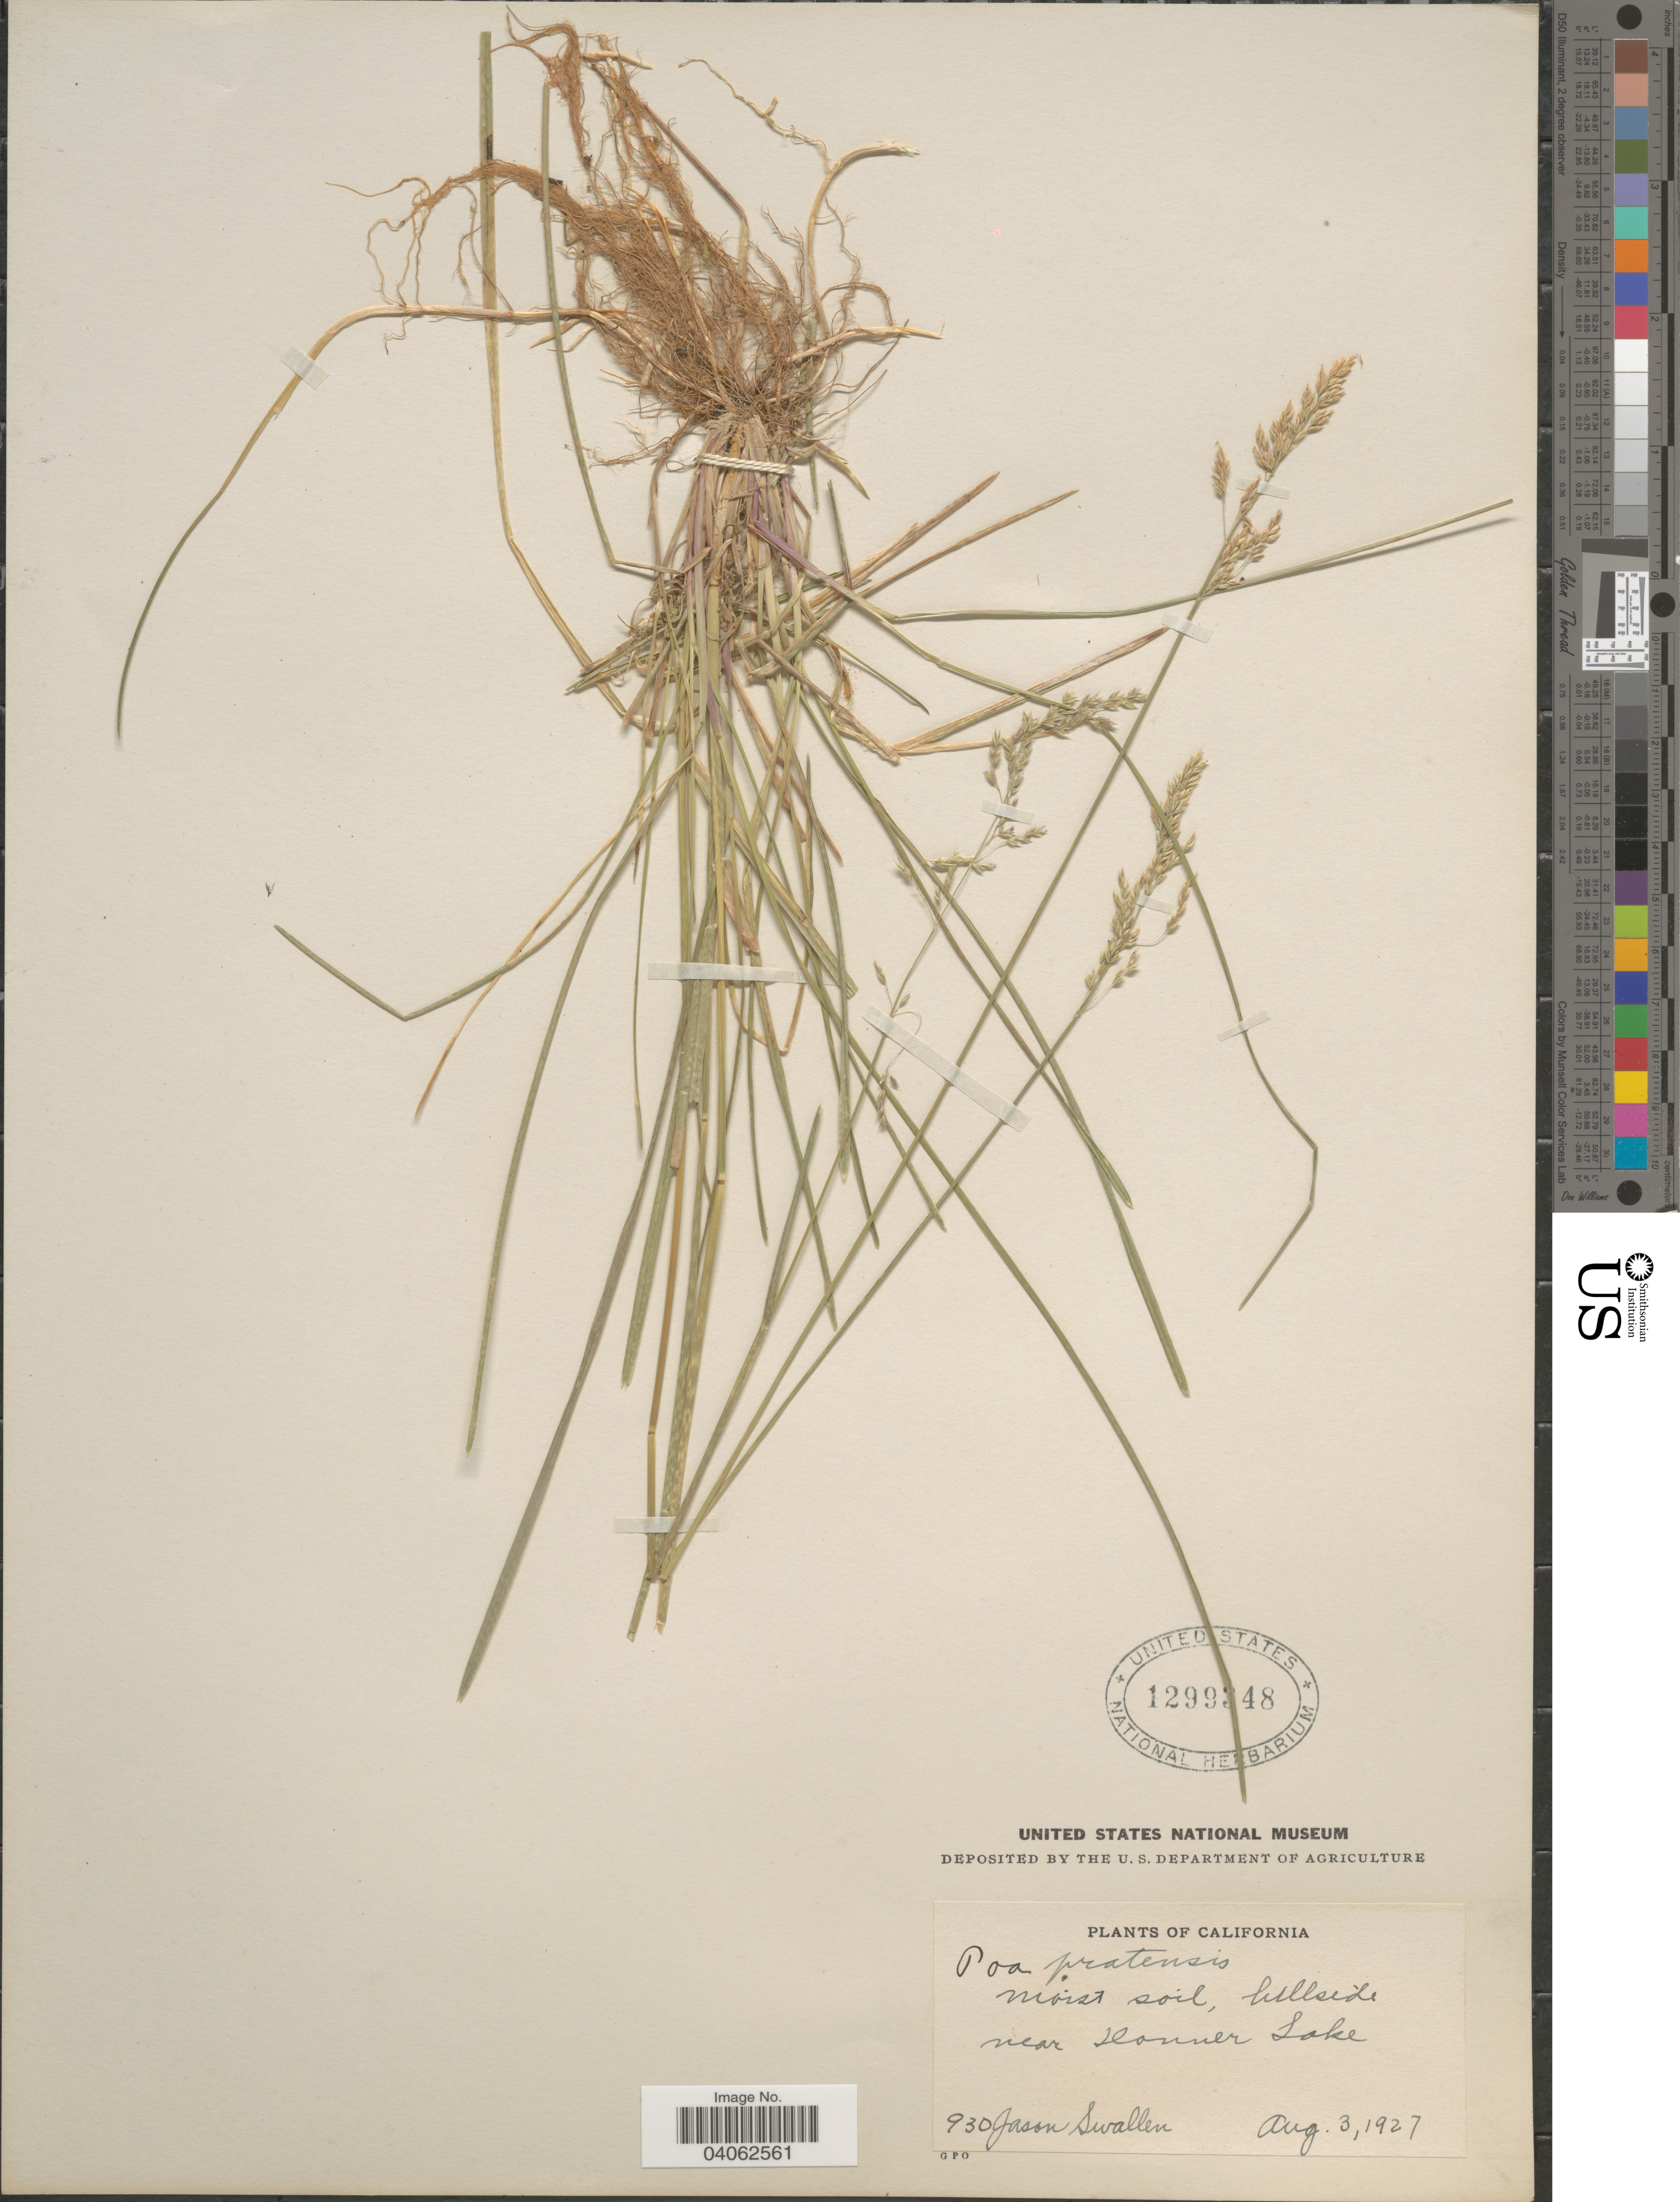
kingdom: Plantae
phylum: Tracheophyta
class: Liliopsida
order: Poales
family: Poaceae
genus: Poa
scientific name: Poa pratensis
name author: L.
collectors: J. R. Swallen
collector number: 930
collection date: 1927-08-03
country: United States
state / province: California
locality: Moist soil, hillside near Donner Lake.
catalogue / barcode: US 1299348